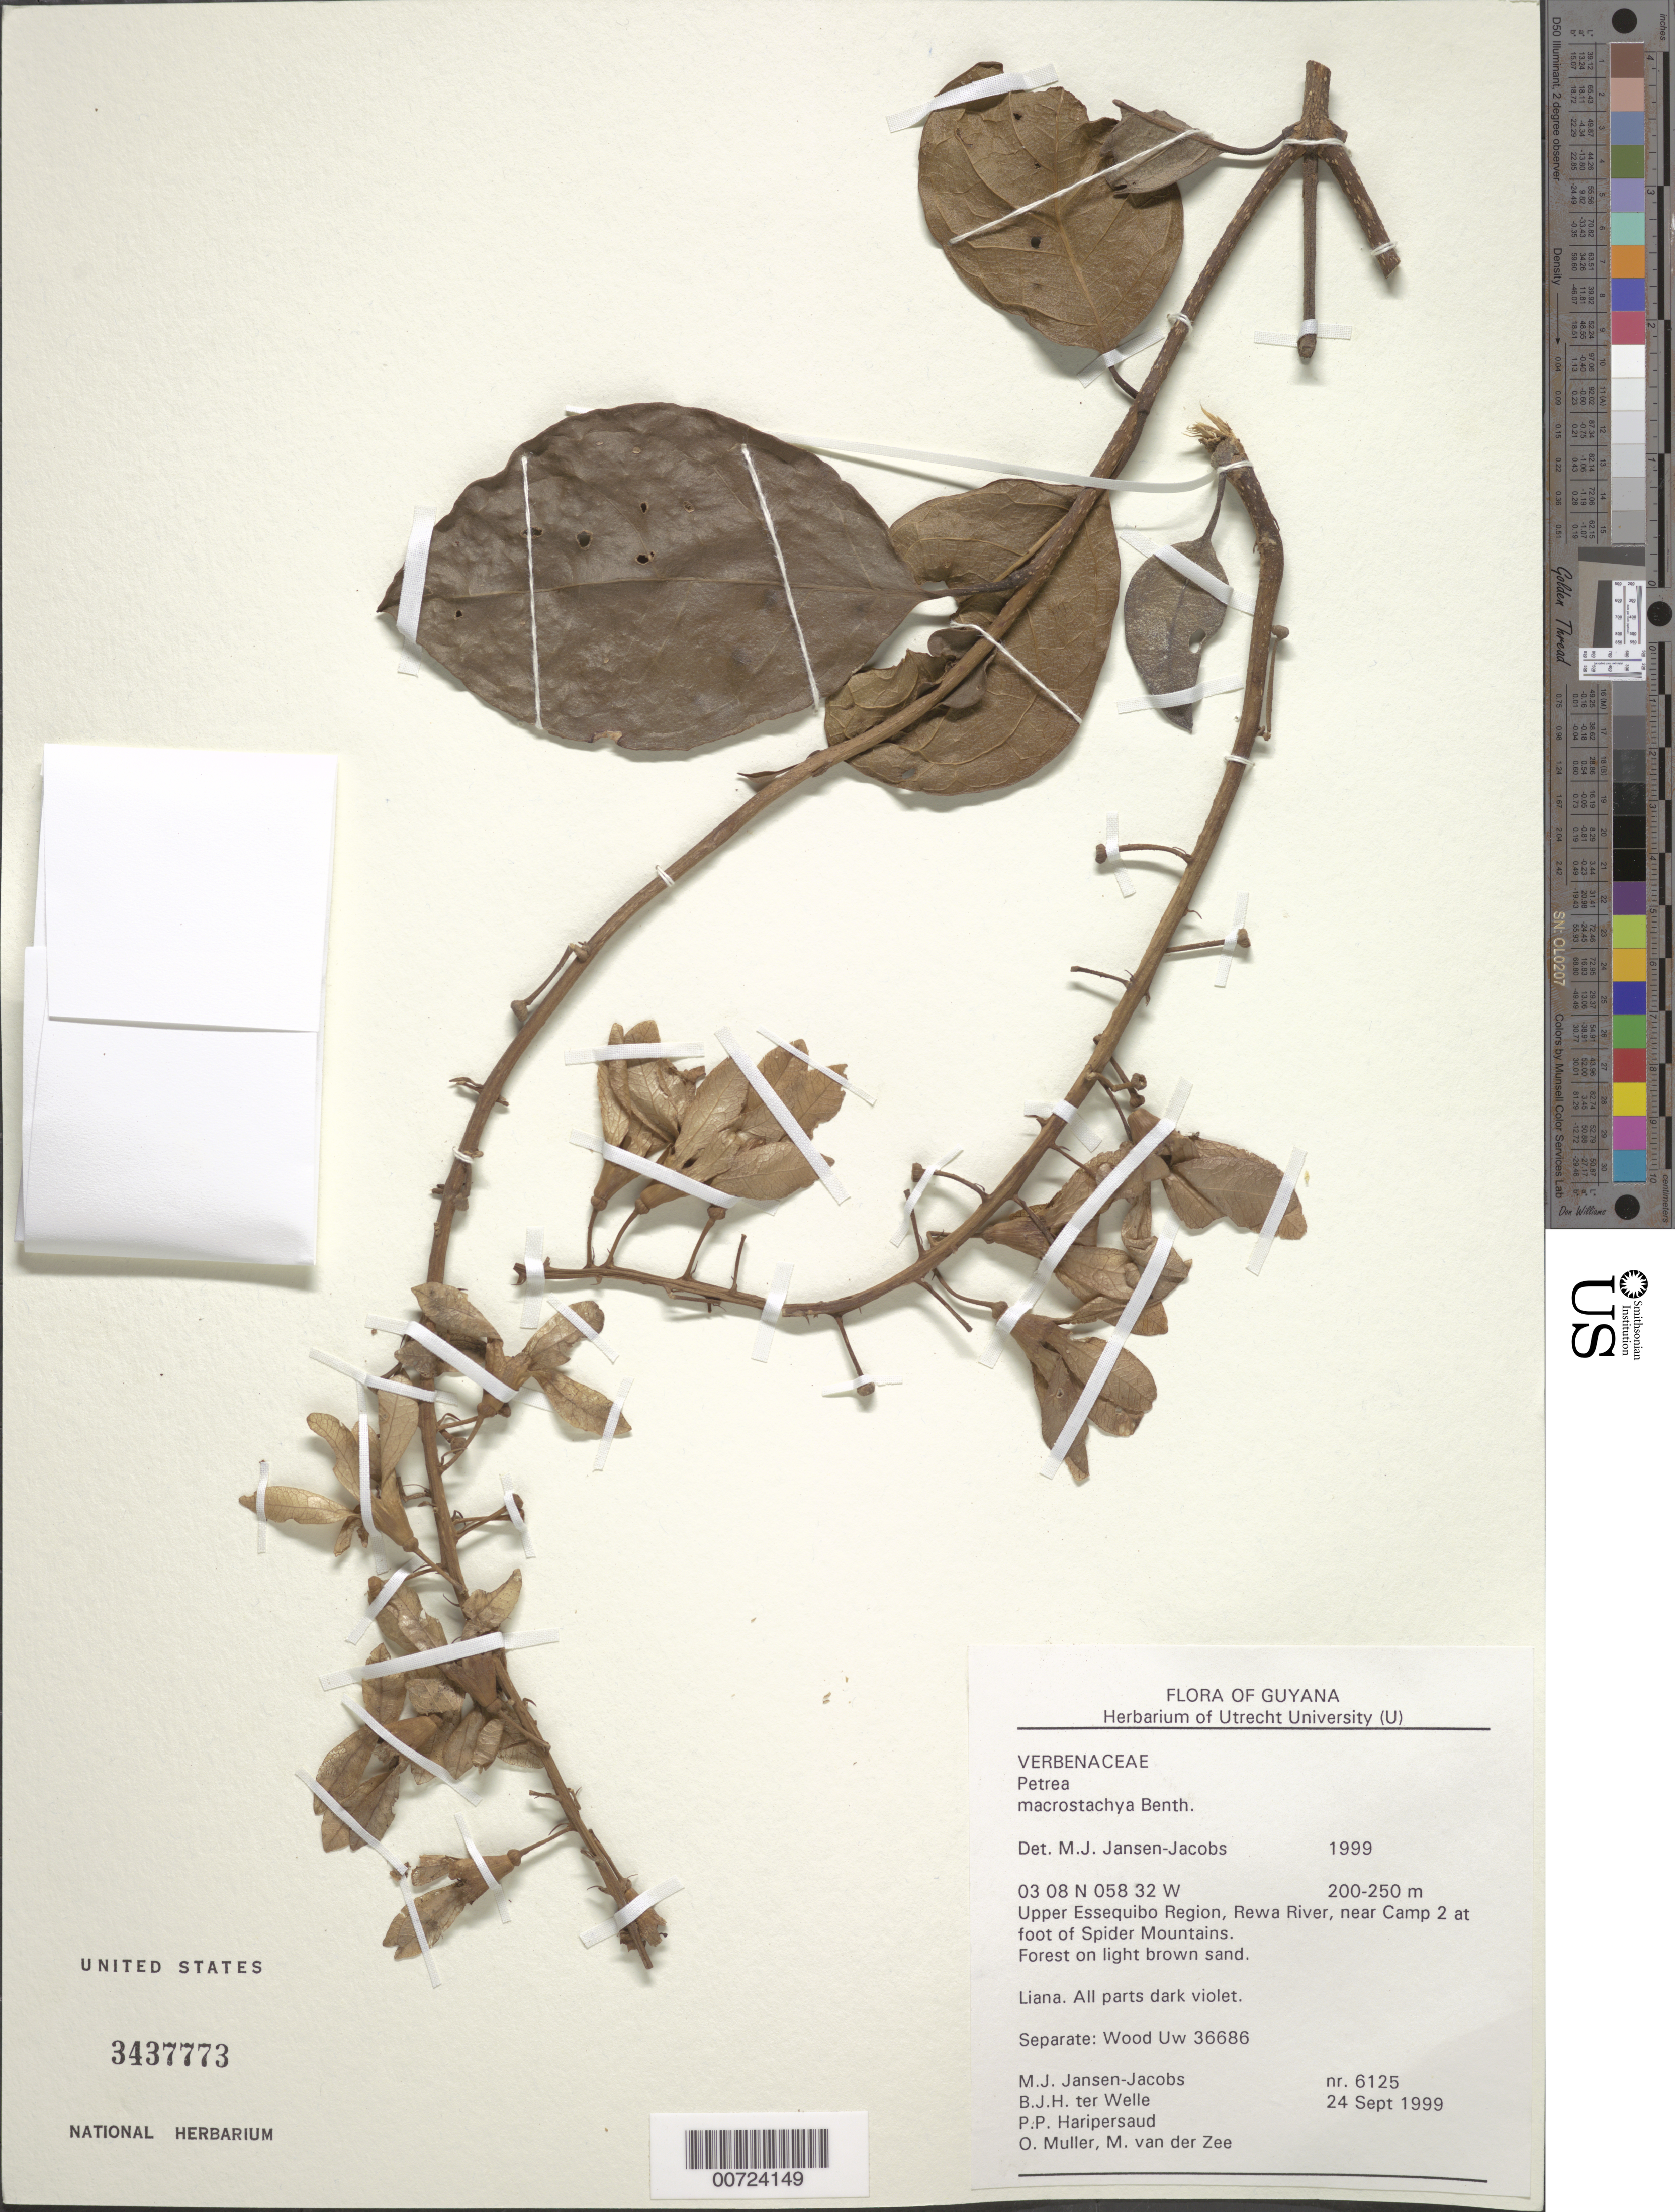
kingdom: Plantae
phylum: Tracheophyta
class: Magnoliopsida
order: Lamiales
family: Verbenaceae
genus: Petrea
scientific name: Petrea macrostachya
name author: Benth.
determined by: Jansen-Jacobs, M. J., (U), Nationaal Herbarium Nederland, Utrecht University branch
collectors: M. J. Jansen-Jacobs, B. Welle, P. Haripersaud, O. Muller & M. van der Zee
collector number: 6125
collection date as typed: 24-Sep-99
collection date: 1999-09-24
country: Guyana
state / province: U. Takutu-U. Essequibo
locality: Rewa River, at foot of Spider Mts., near camp 2, Upper Essequibo Region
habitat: Forest on light brown sand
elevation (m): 200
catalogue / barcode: US 3437773